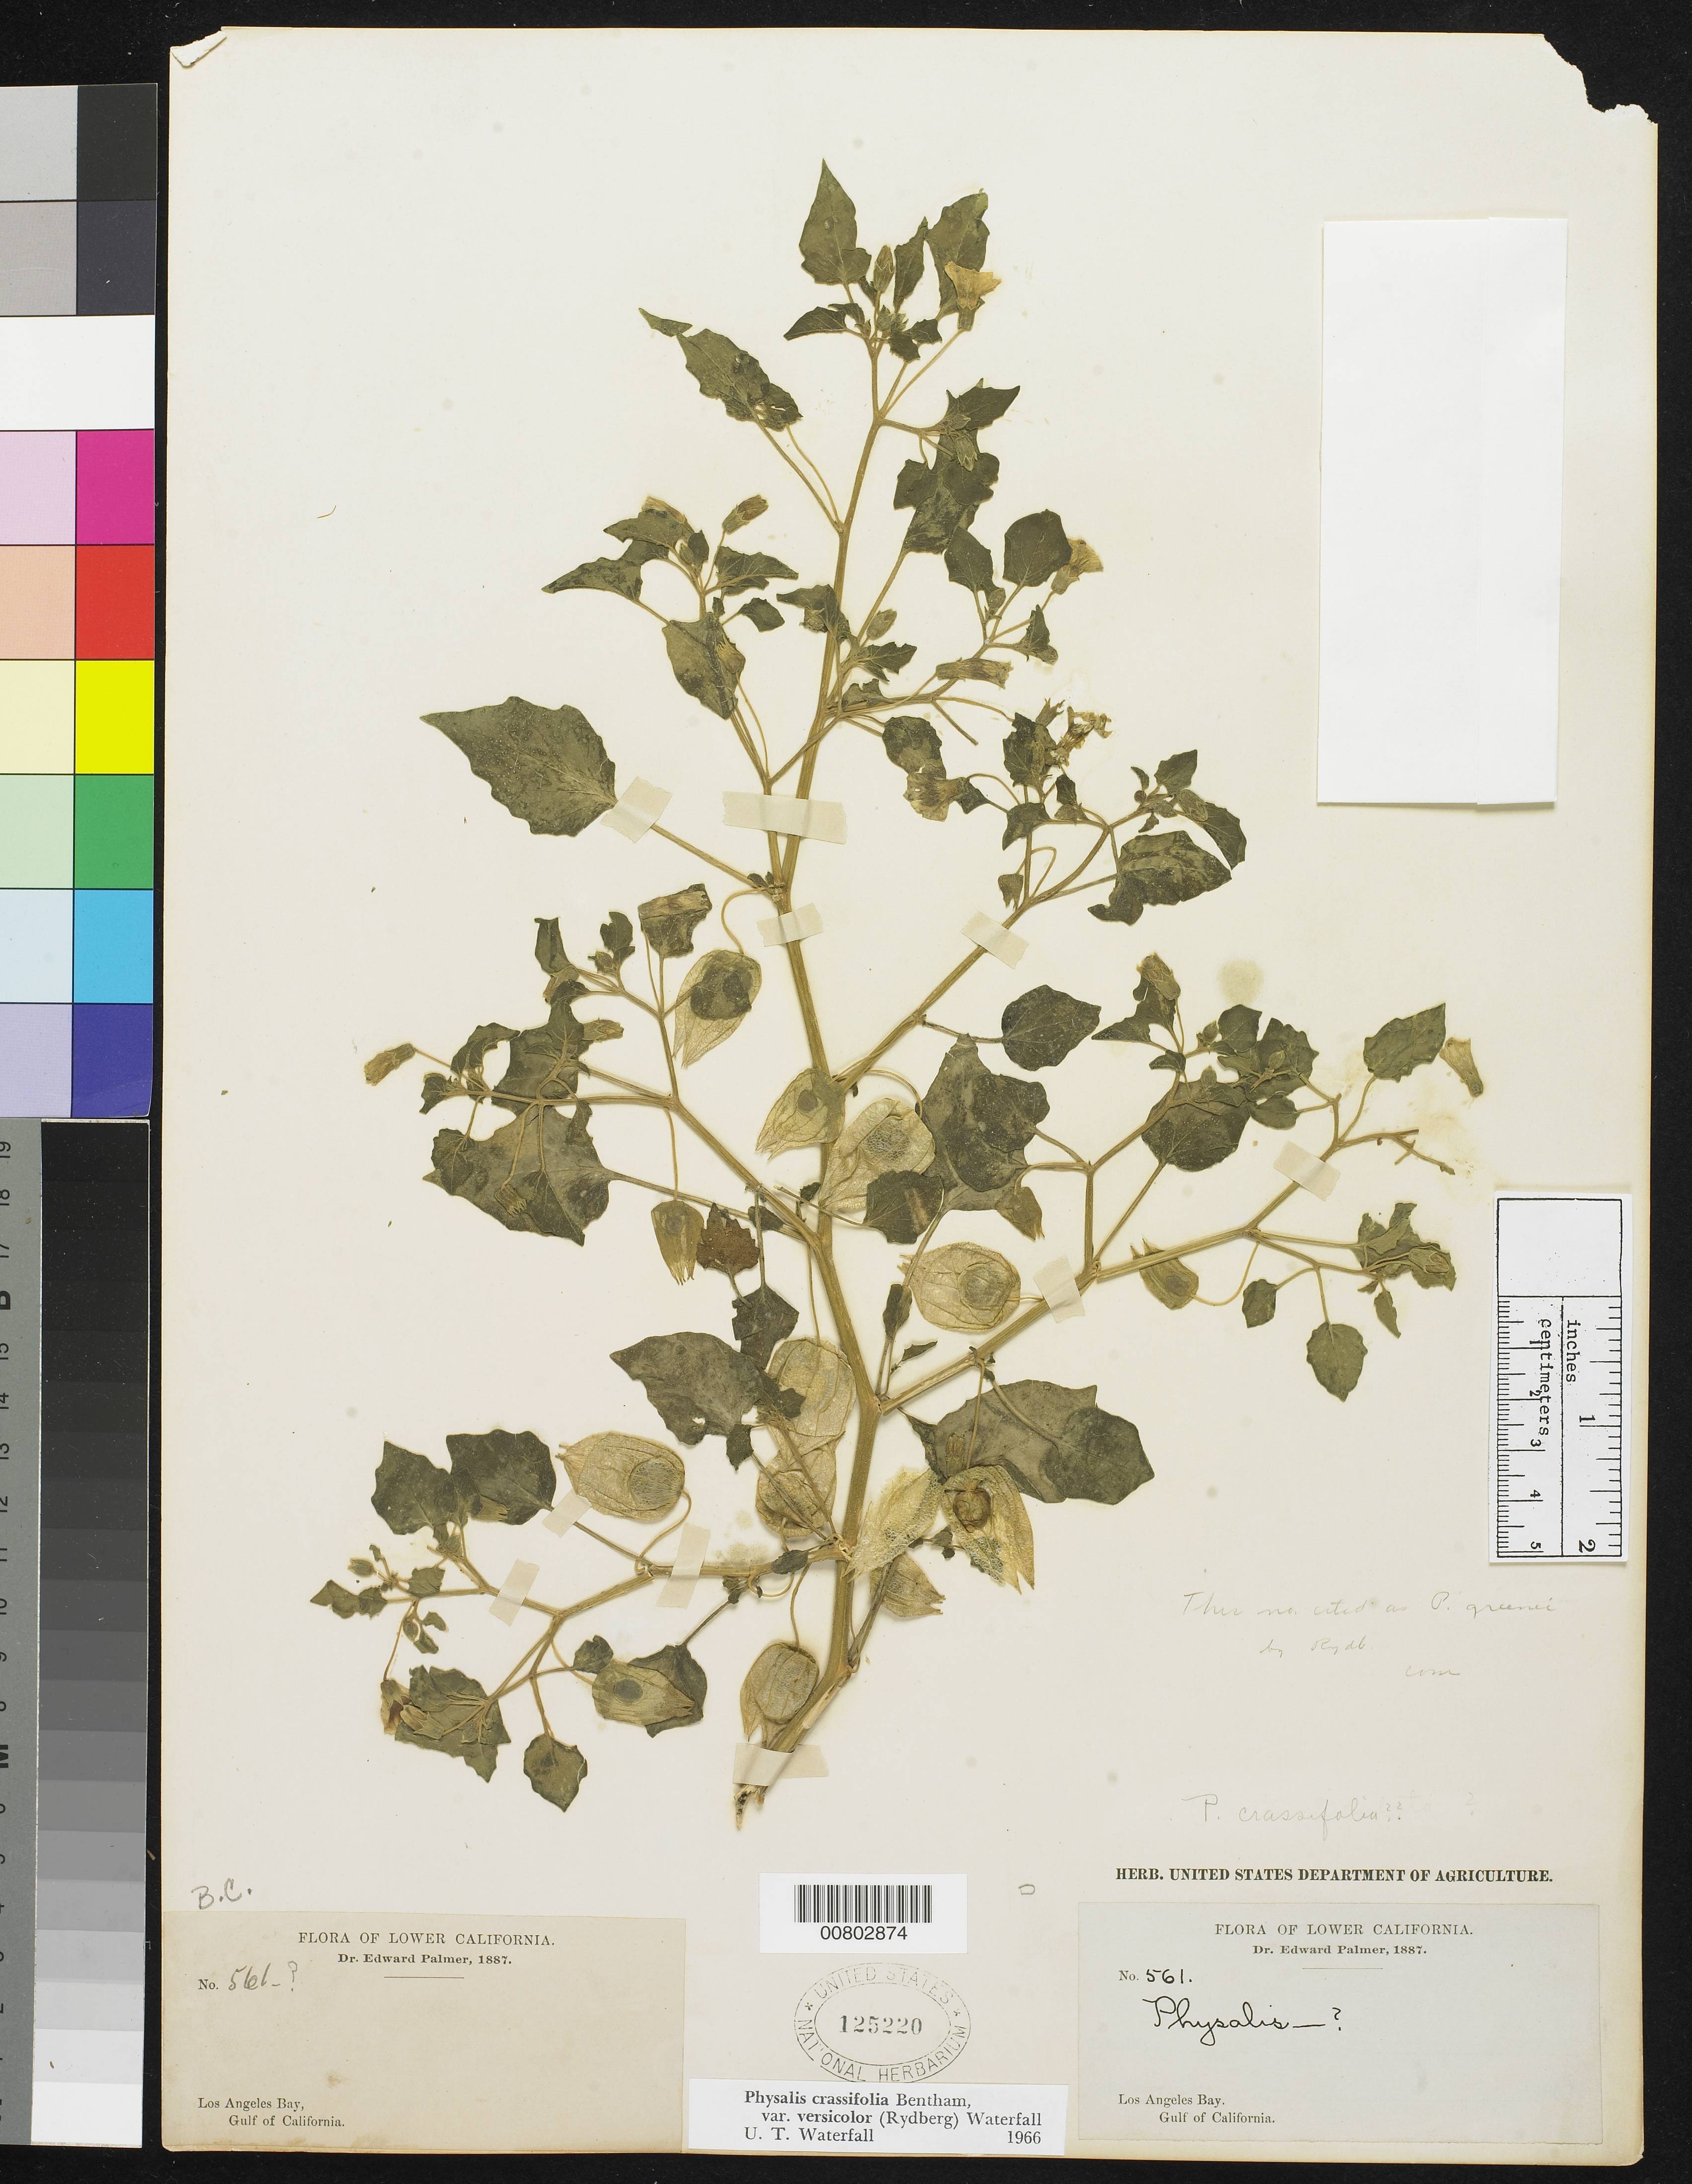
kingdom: Plantae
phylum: Tracheophyta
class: Magnoliopsida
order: Solanales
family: Solanaceae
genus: Physalis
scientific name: Physalis crassifolia var. versicolor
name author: Benth.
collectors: E. Palmer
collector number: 561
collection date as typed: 1887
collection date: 1887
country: Mexico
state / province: Baja California Norte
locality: Los Angeles Bay, Gulf of California, Baja California.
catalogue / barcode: US 125220